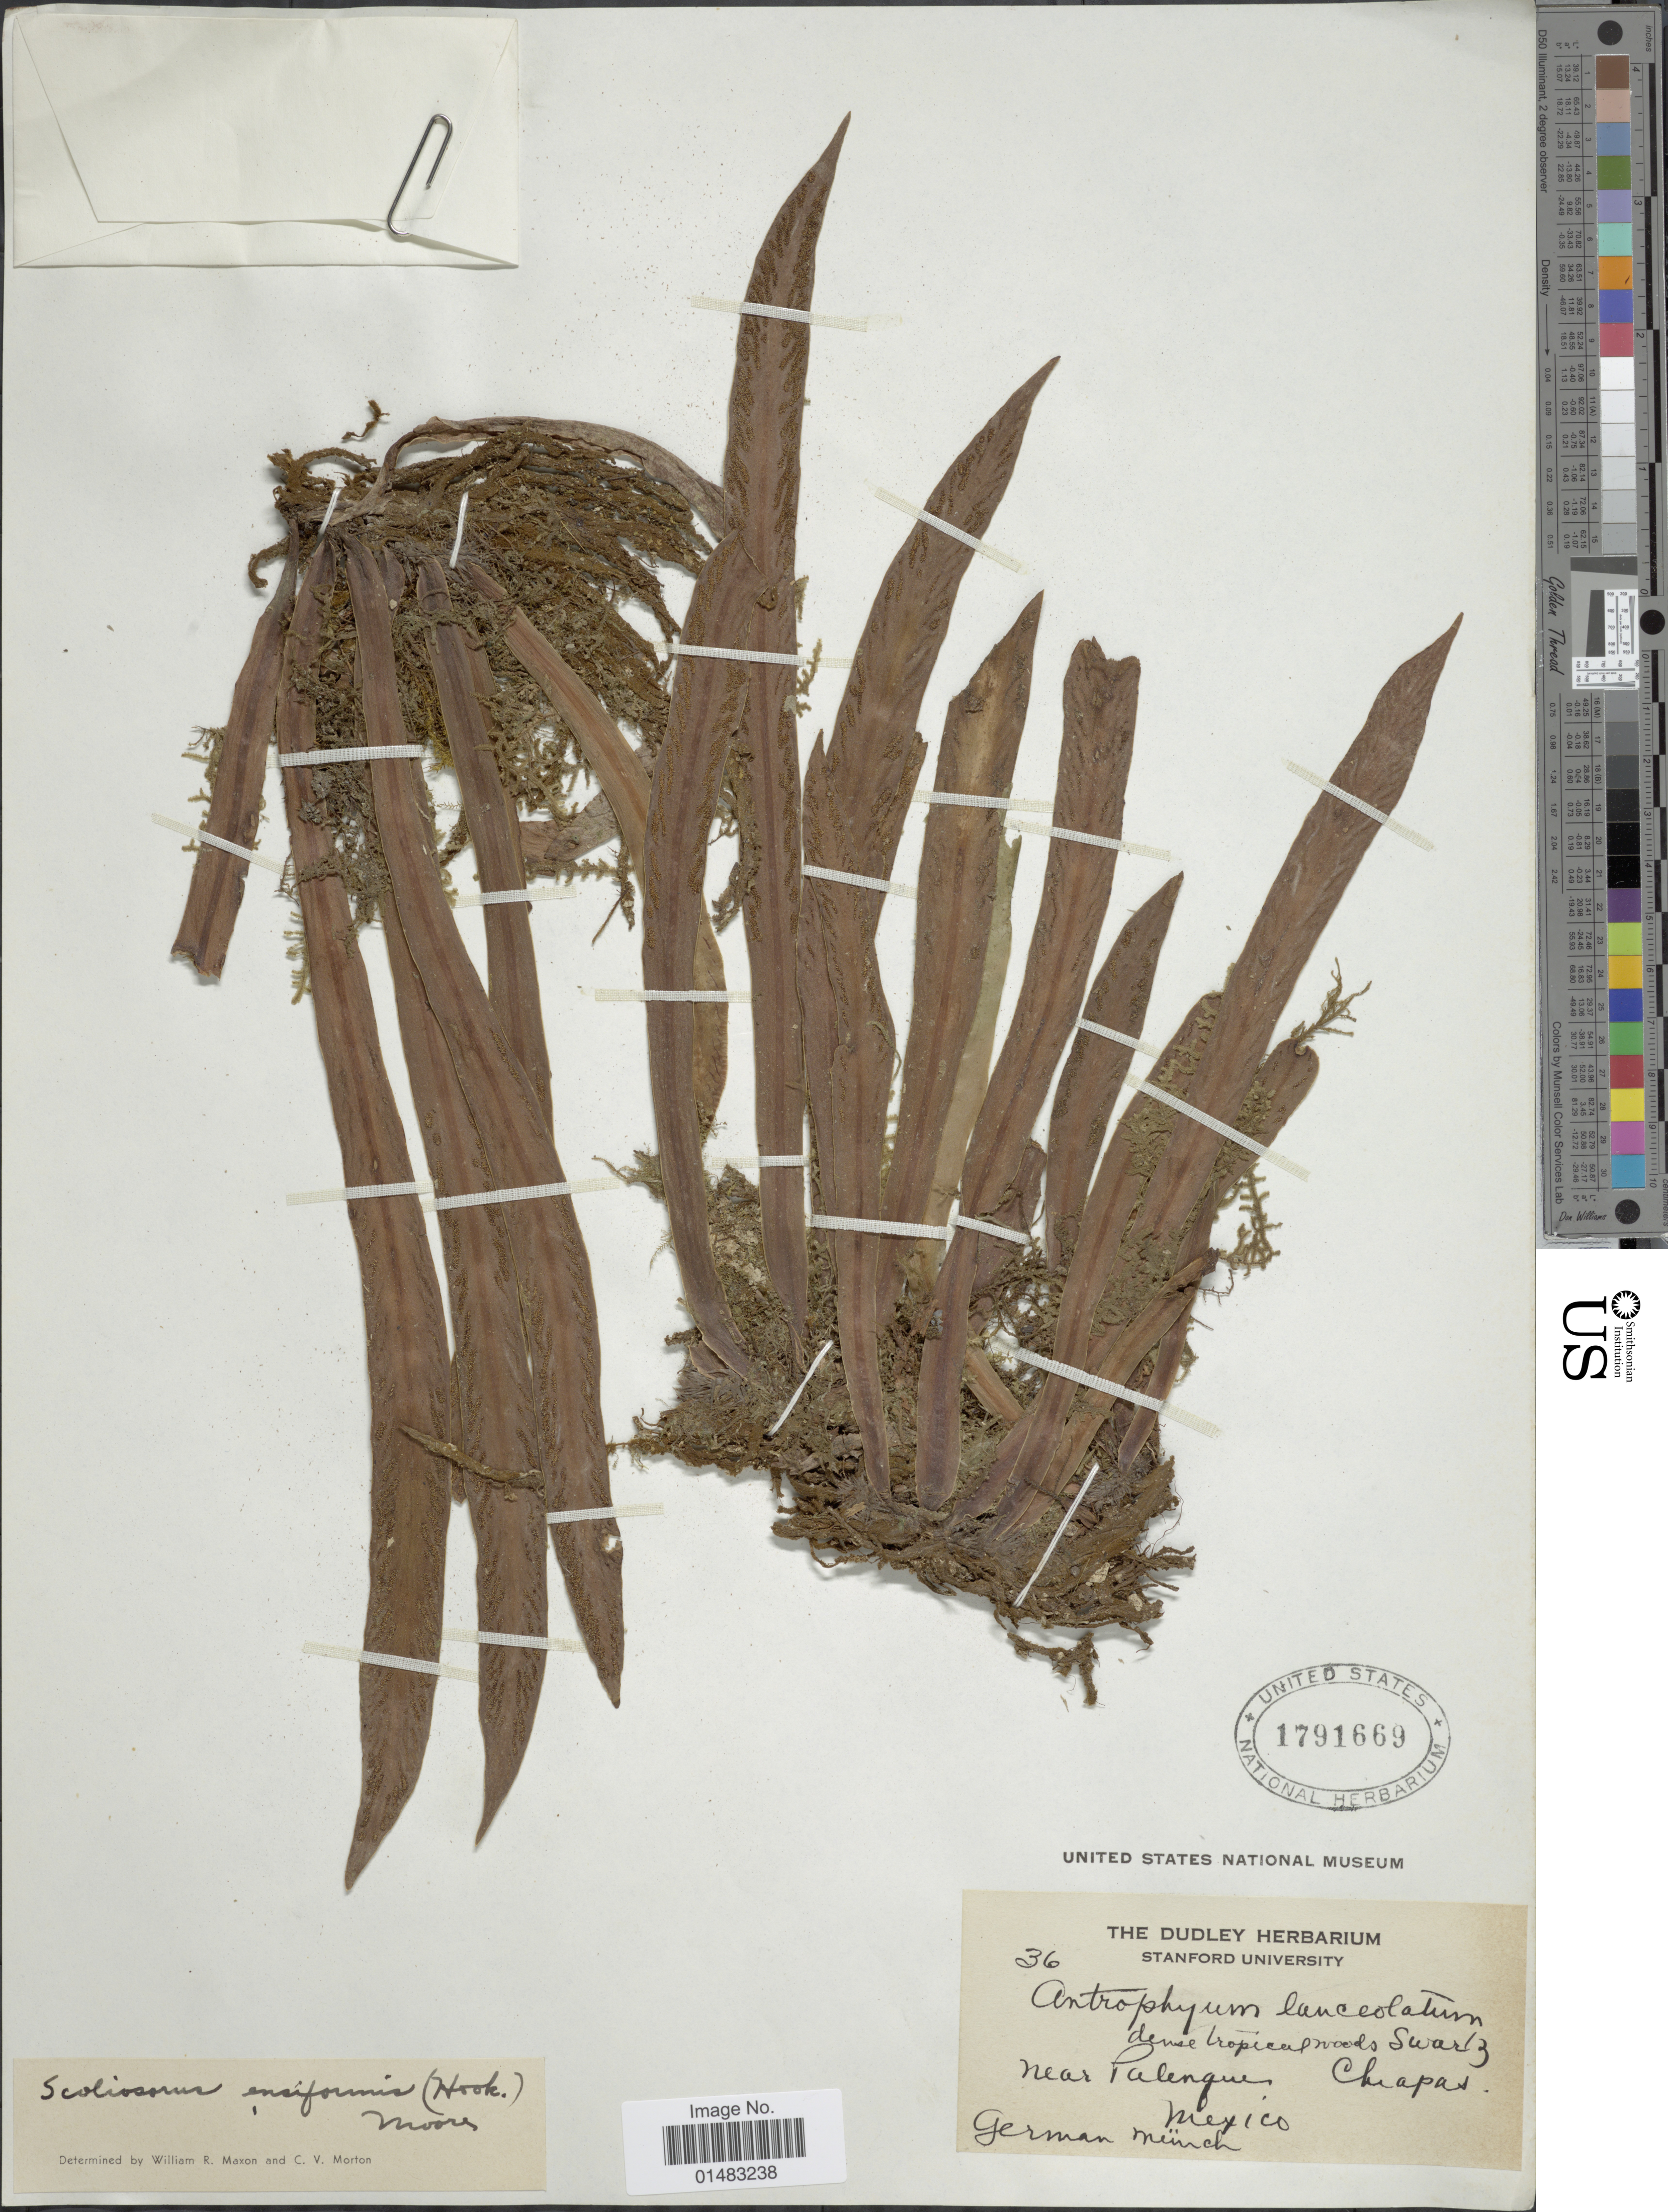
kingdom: Plantae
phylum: Tracheophyta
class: Polypodiopsida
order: Polypodiales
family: Pteridaceae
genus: Scoliosorus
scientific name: Scoliosorus ensiformis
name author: (Hook.) T. Moore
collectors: G. Munch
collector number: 36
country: Mexico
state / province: Chiapas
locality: Near Palenque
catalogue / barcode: US 1791669